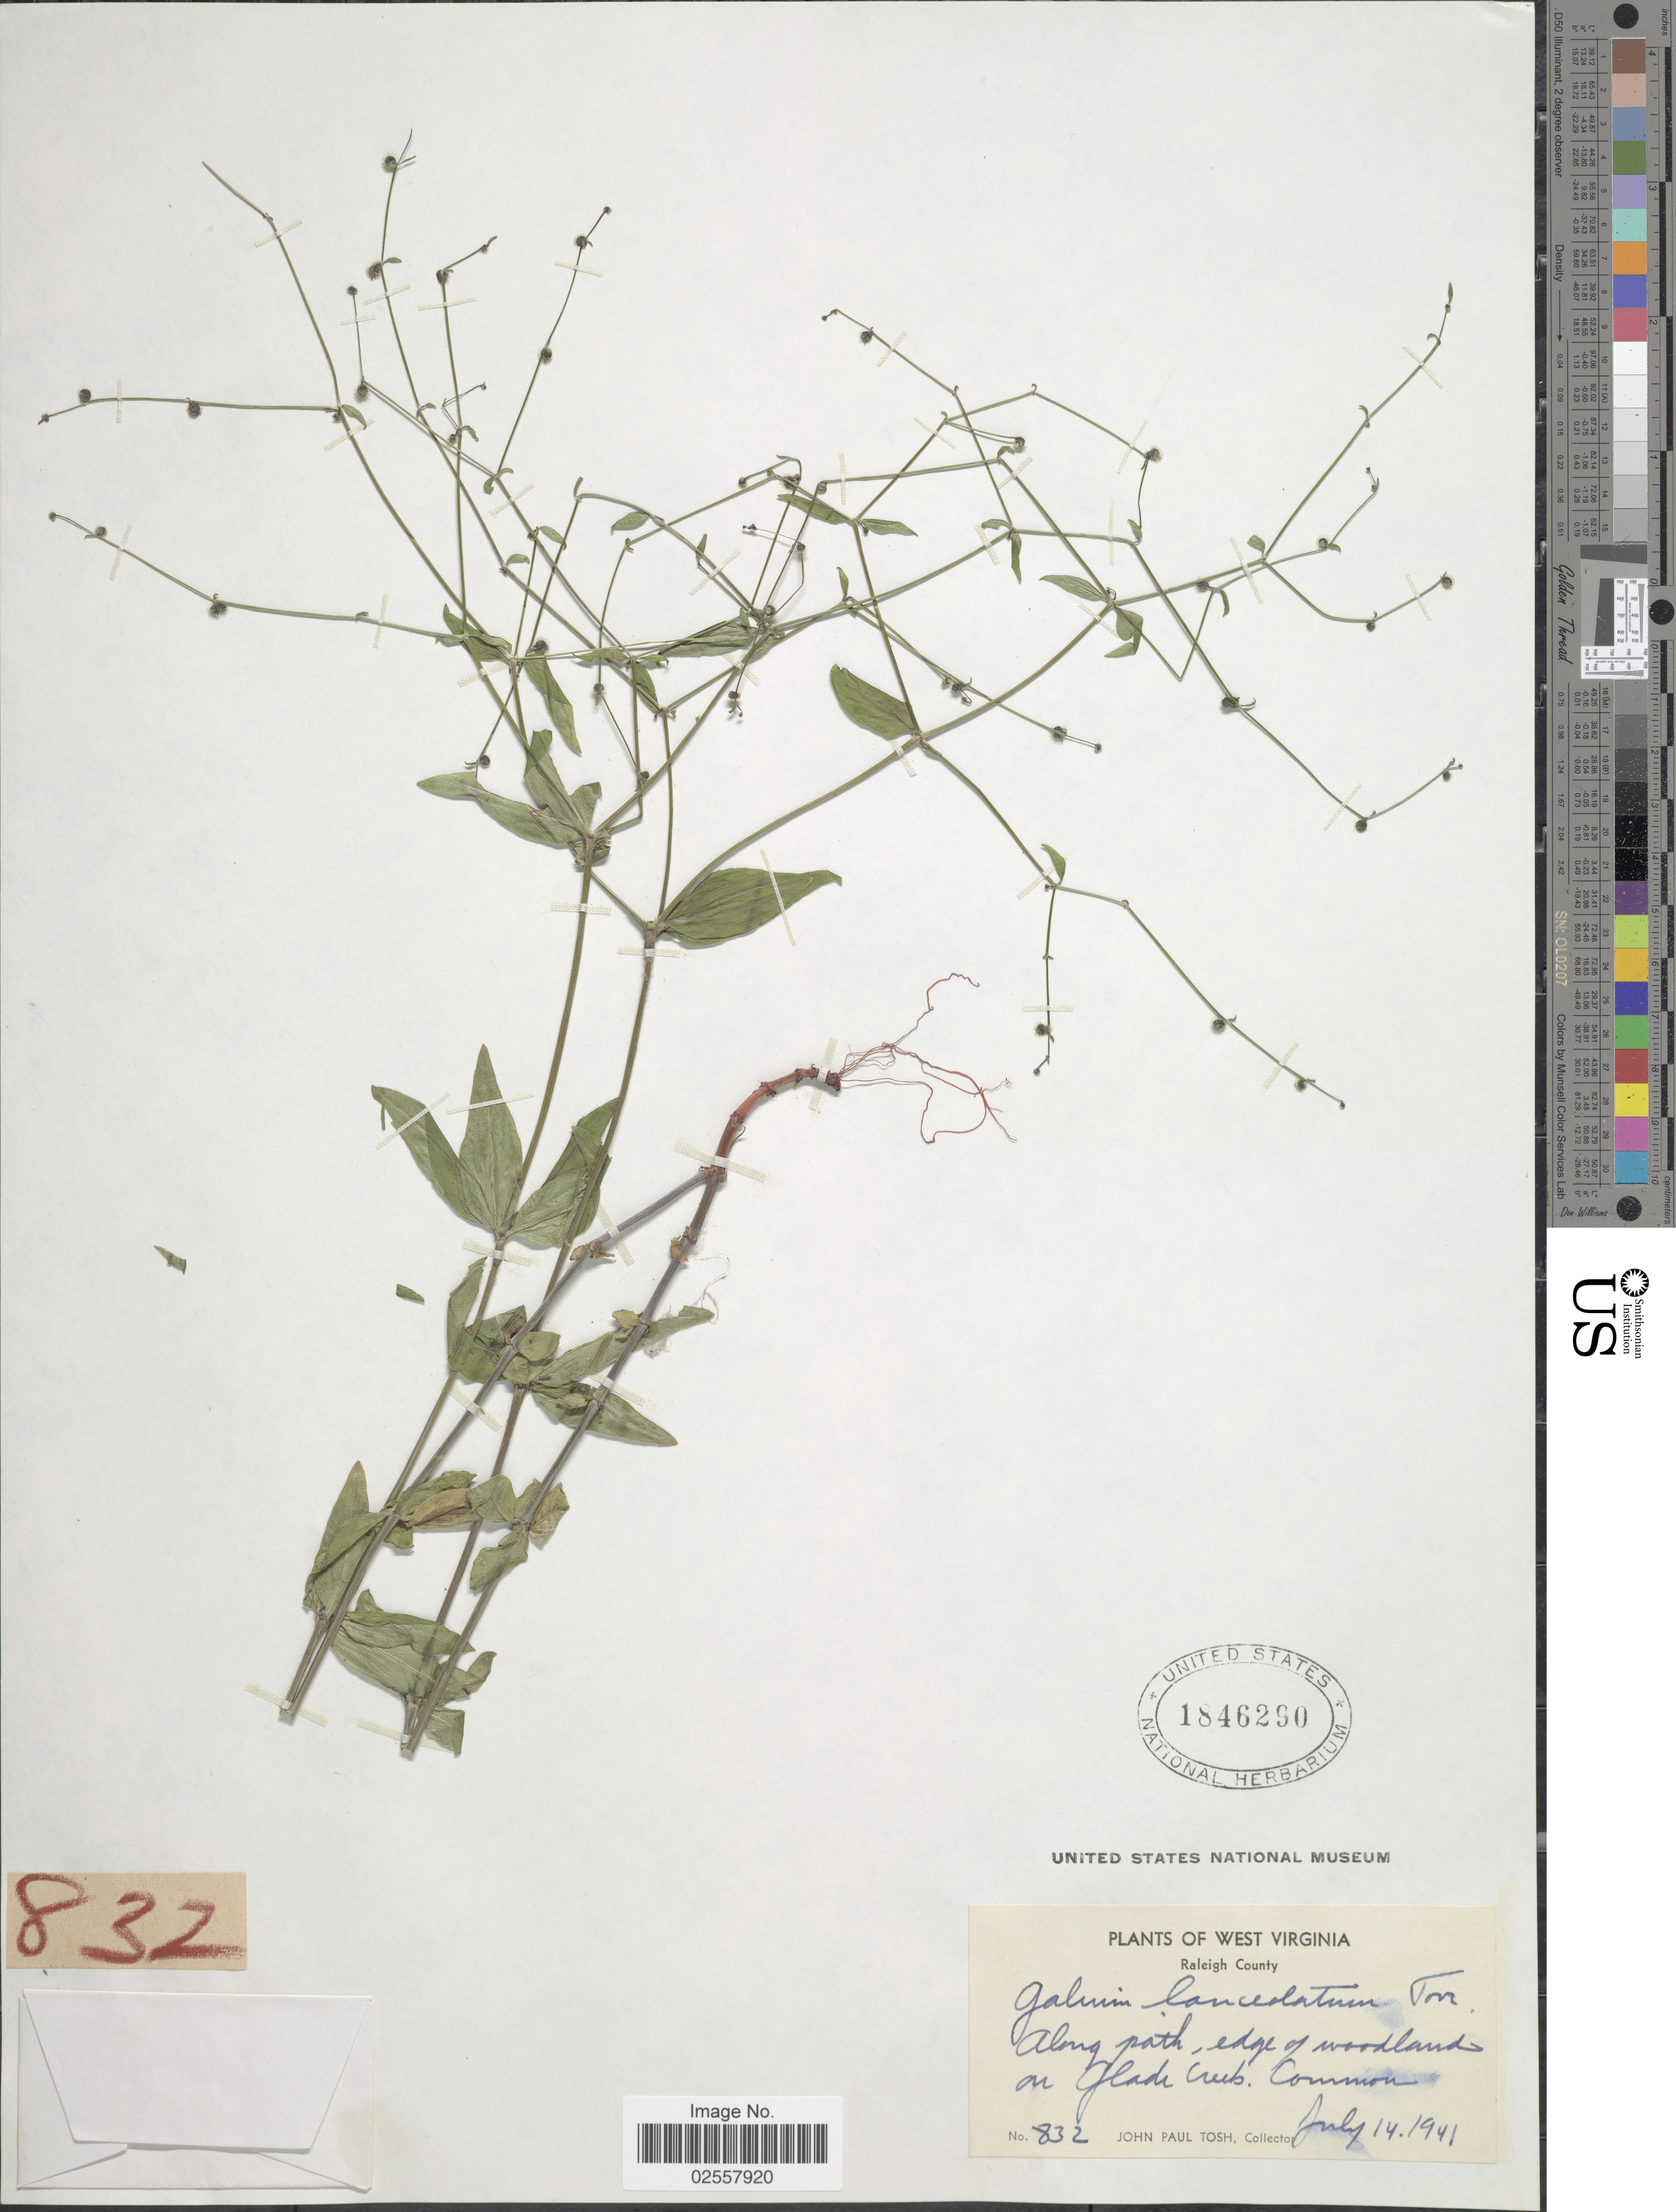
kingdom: Plantae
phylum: Tracheophyta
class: Magnoliopsida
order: Gentianales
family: Rubiaceae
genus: Galium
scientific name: Galium lanceolatum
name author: (Torr. & A. Gray) Torr.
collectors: J. Tosh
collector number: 832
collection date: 1941-07-14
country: United States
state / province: West Virginia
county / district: Raleigh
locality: Raleigh County, along path, edge of woodland on Glade Creek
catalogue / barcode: US 1846290